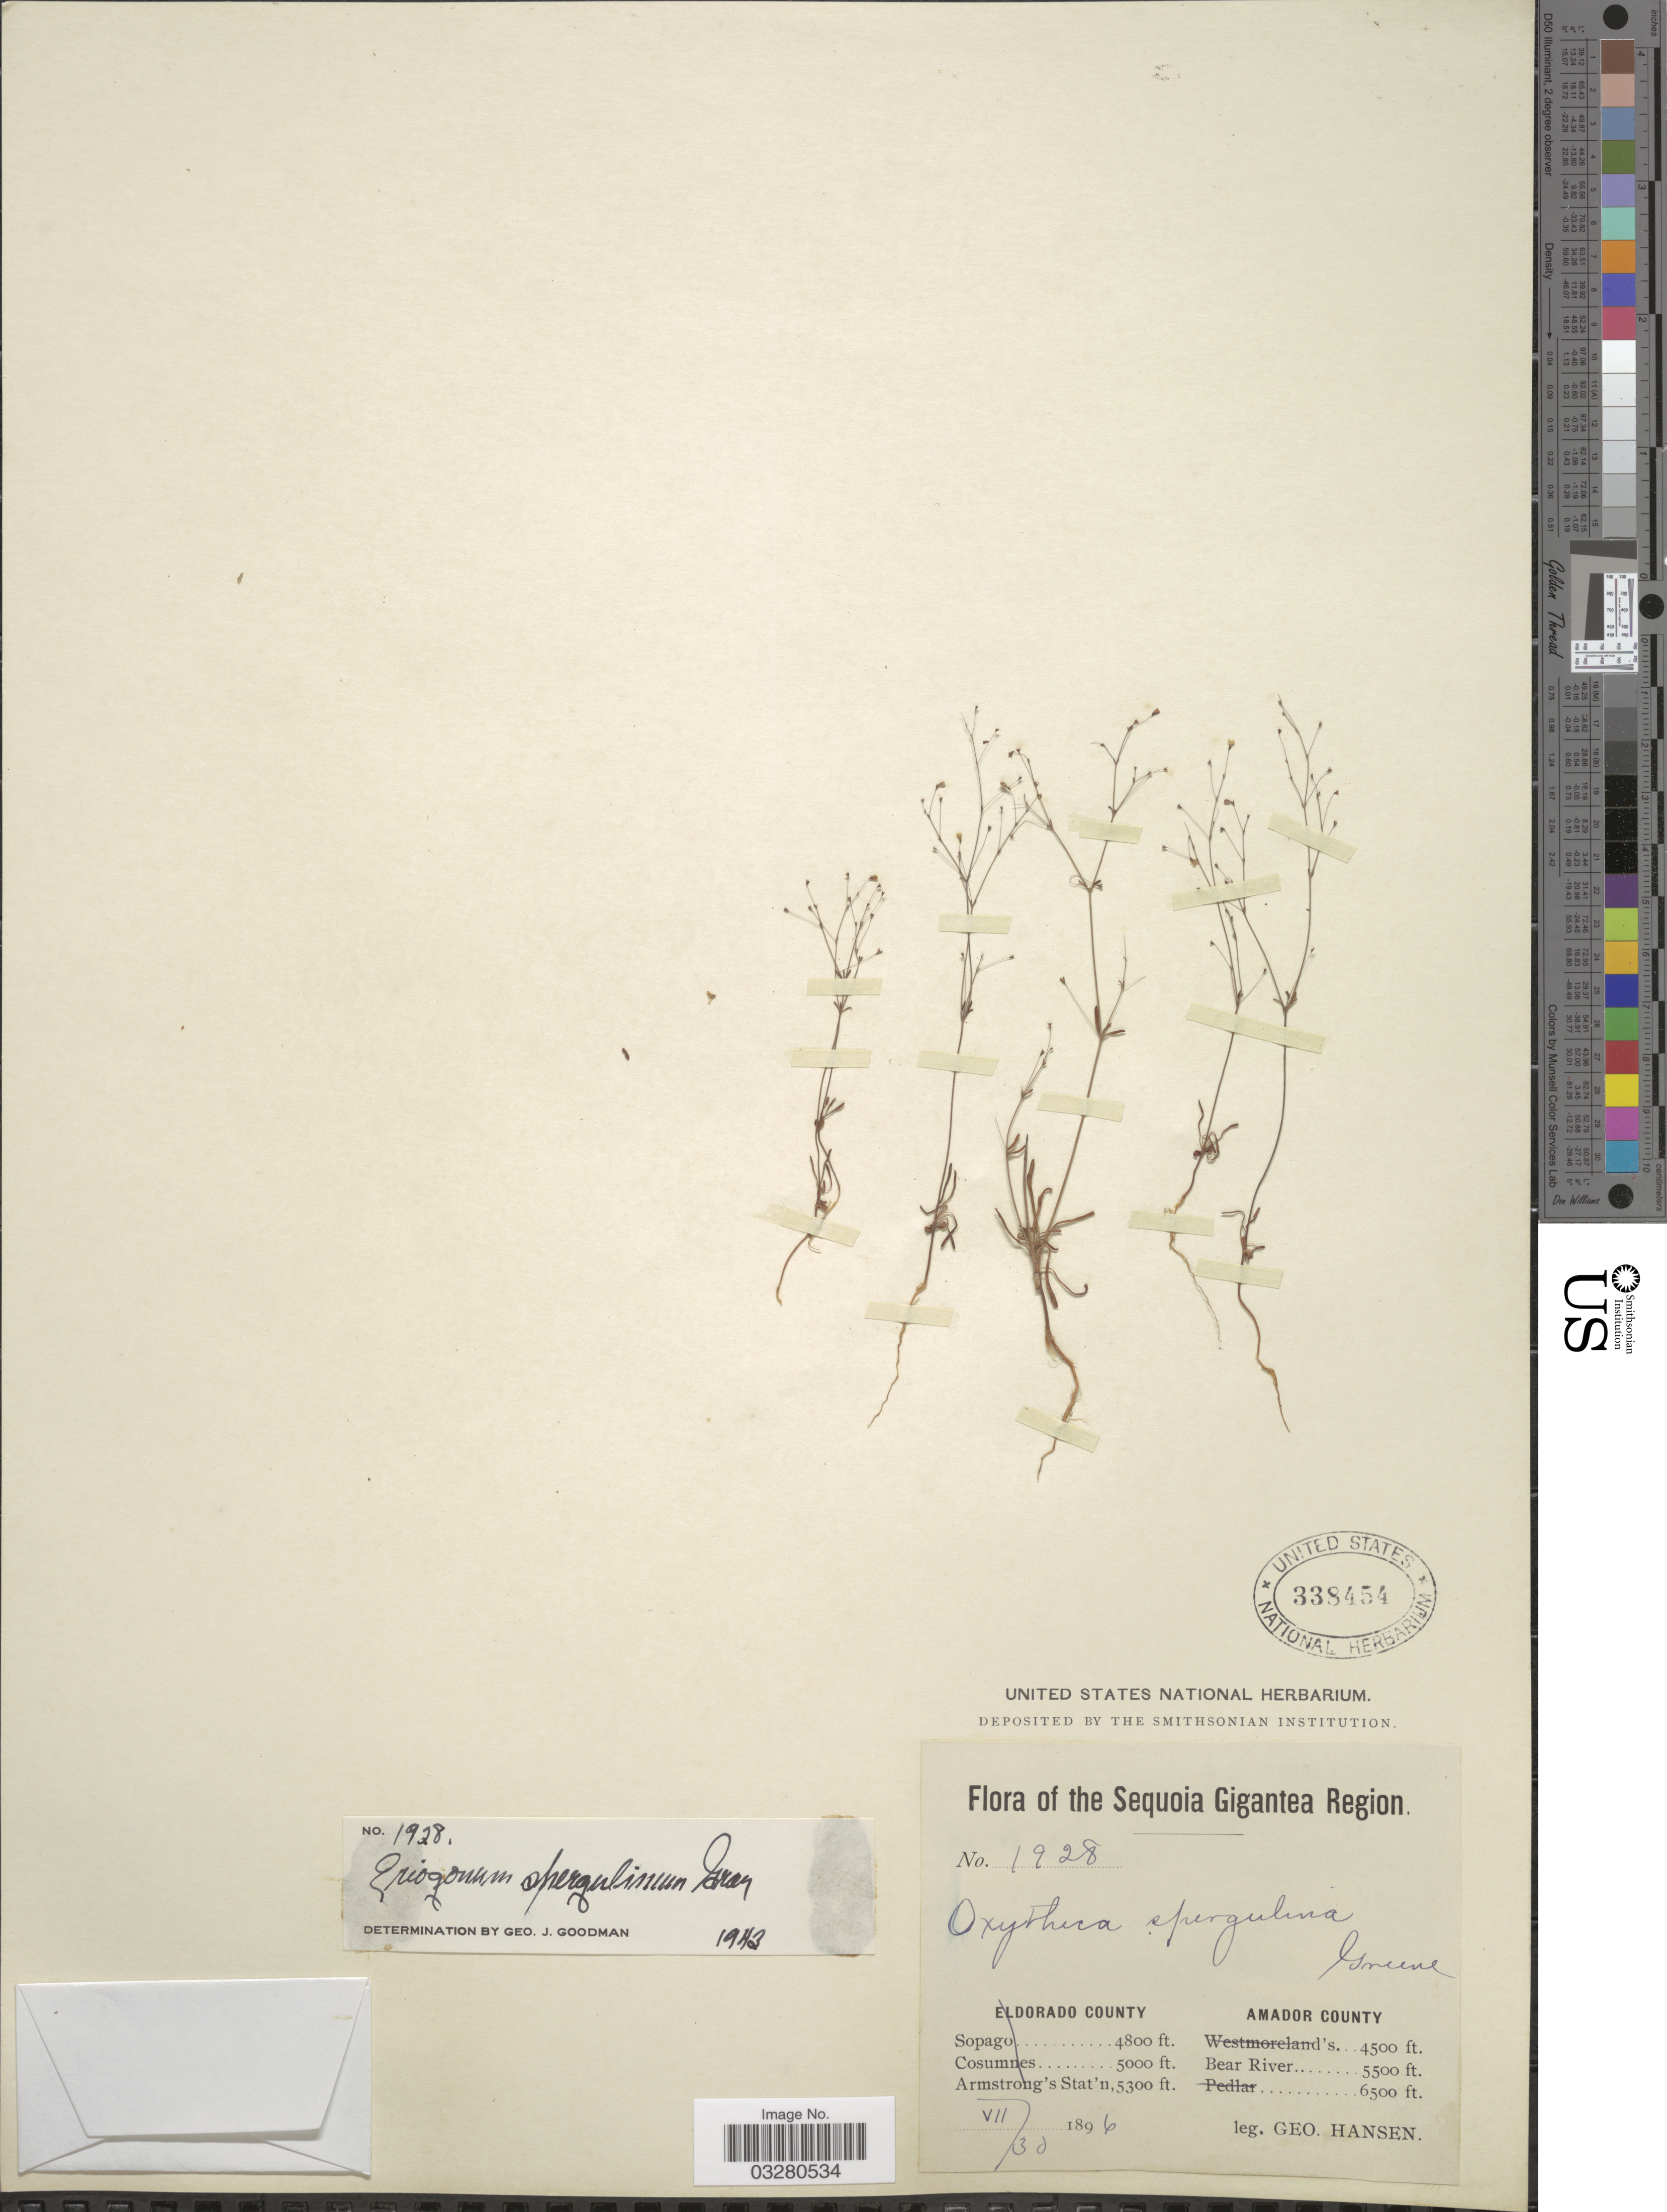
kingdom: Plantae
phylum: Tracheophyta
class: Magnoliopsida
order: Caryophyllales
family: Polygonaceae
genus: Eriogonum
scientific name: Eriogonum spergulinum var. reddingianum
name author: (M.E. Jones) J.T. Howell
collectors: G. Hansen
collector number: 1928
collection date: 1896-07-30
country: United States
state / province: California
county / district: Amador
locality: The Sequoia Gigantea Region. Amador County. Bear River.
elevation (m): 1981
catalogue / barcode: US 338454